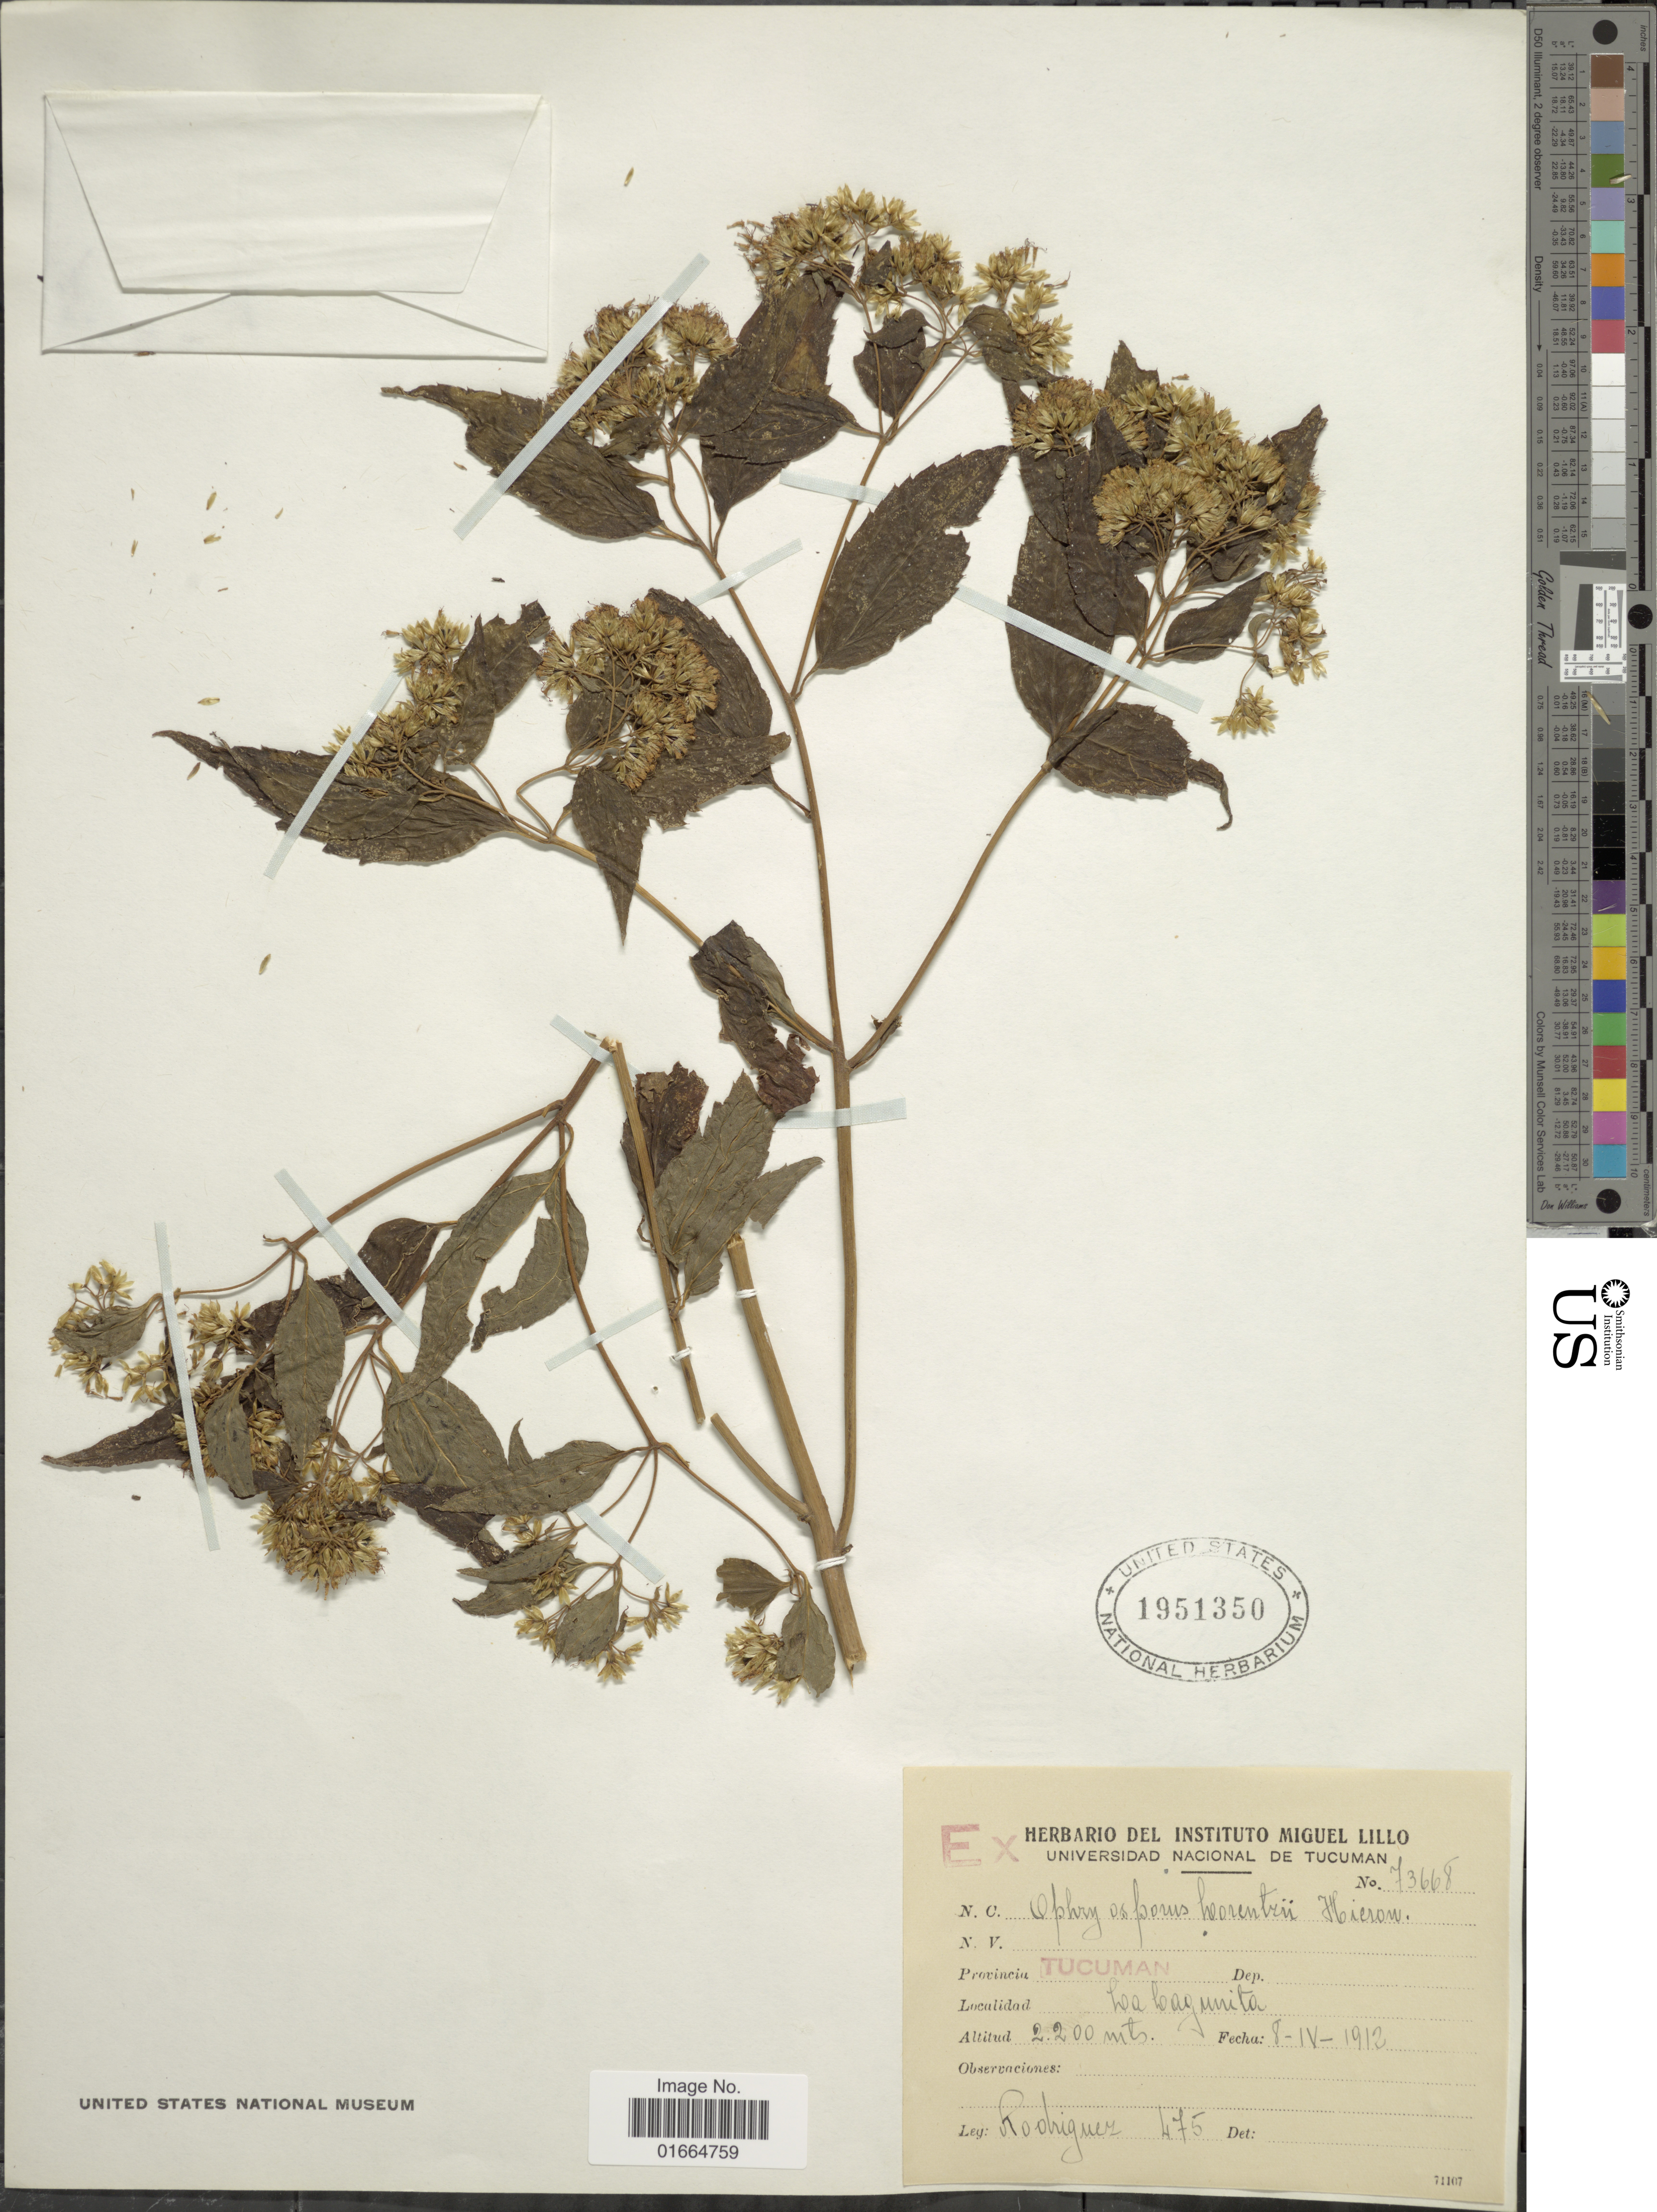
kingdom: Plantae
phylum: Tracheophyta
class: Magnoliopsida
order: Asterales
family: Asteraceae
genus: Ophryosporus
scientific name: Ophryosporus lorentzii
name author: Hieron.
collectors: Rodriguez, --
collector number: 475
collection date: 1912-04-08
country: Argentina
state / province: Tucuman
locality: Provincia Tucuman, Labagunito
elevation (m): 2200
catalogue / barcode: US 1951350